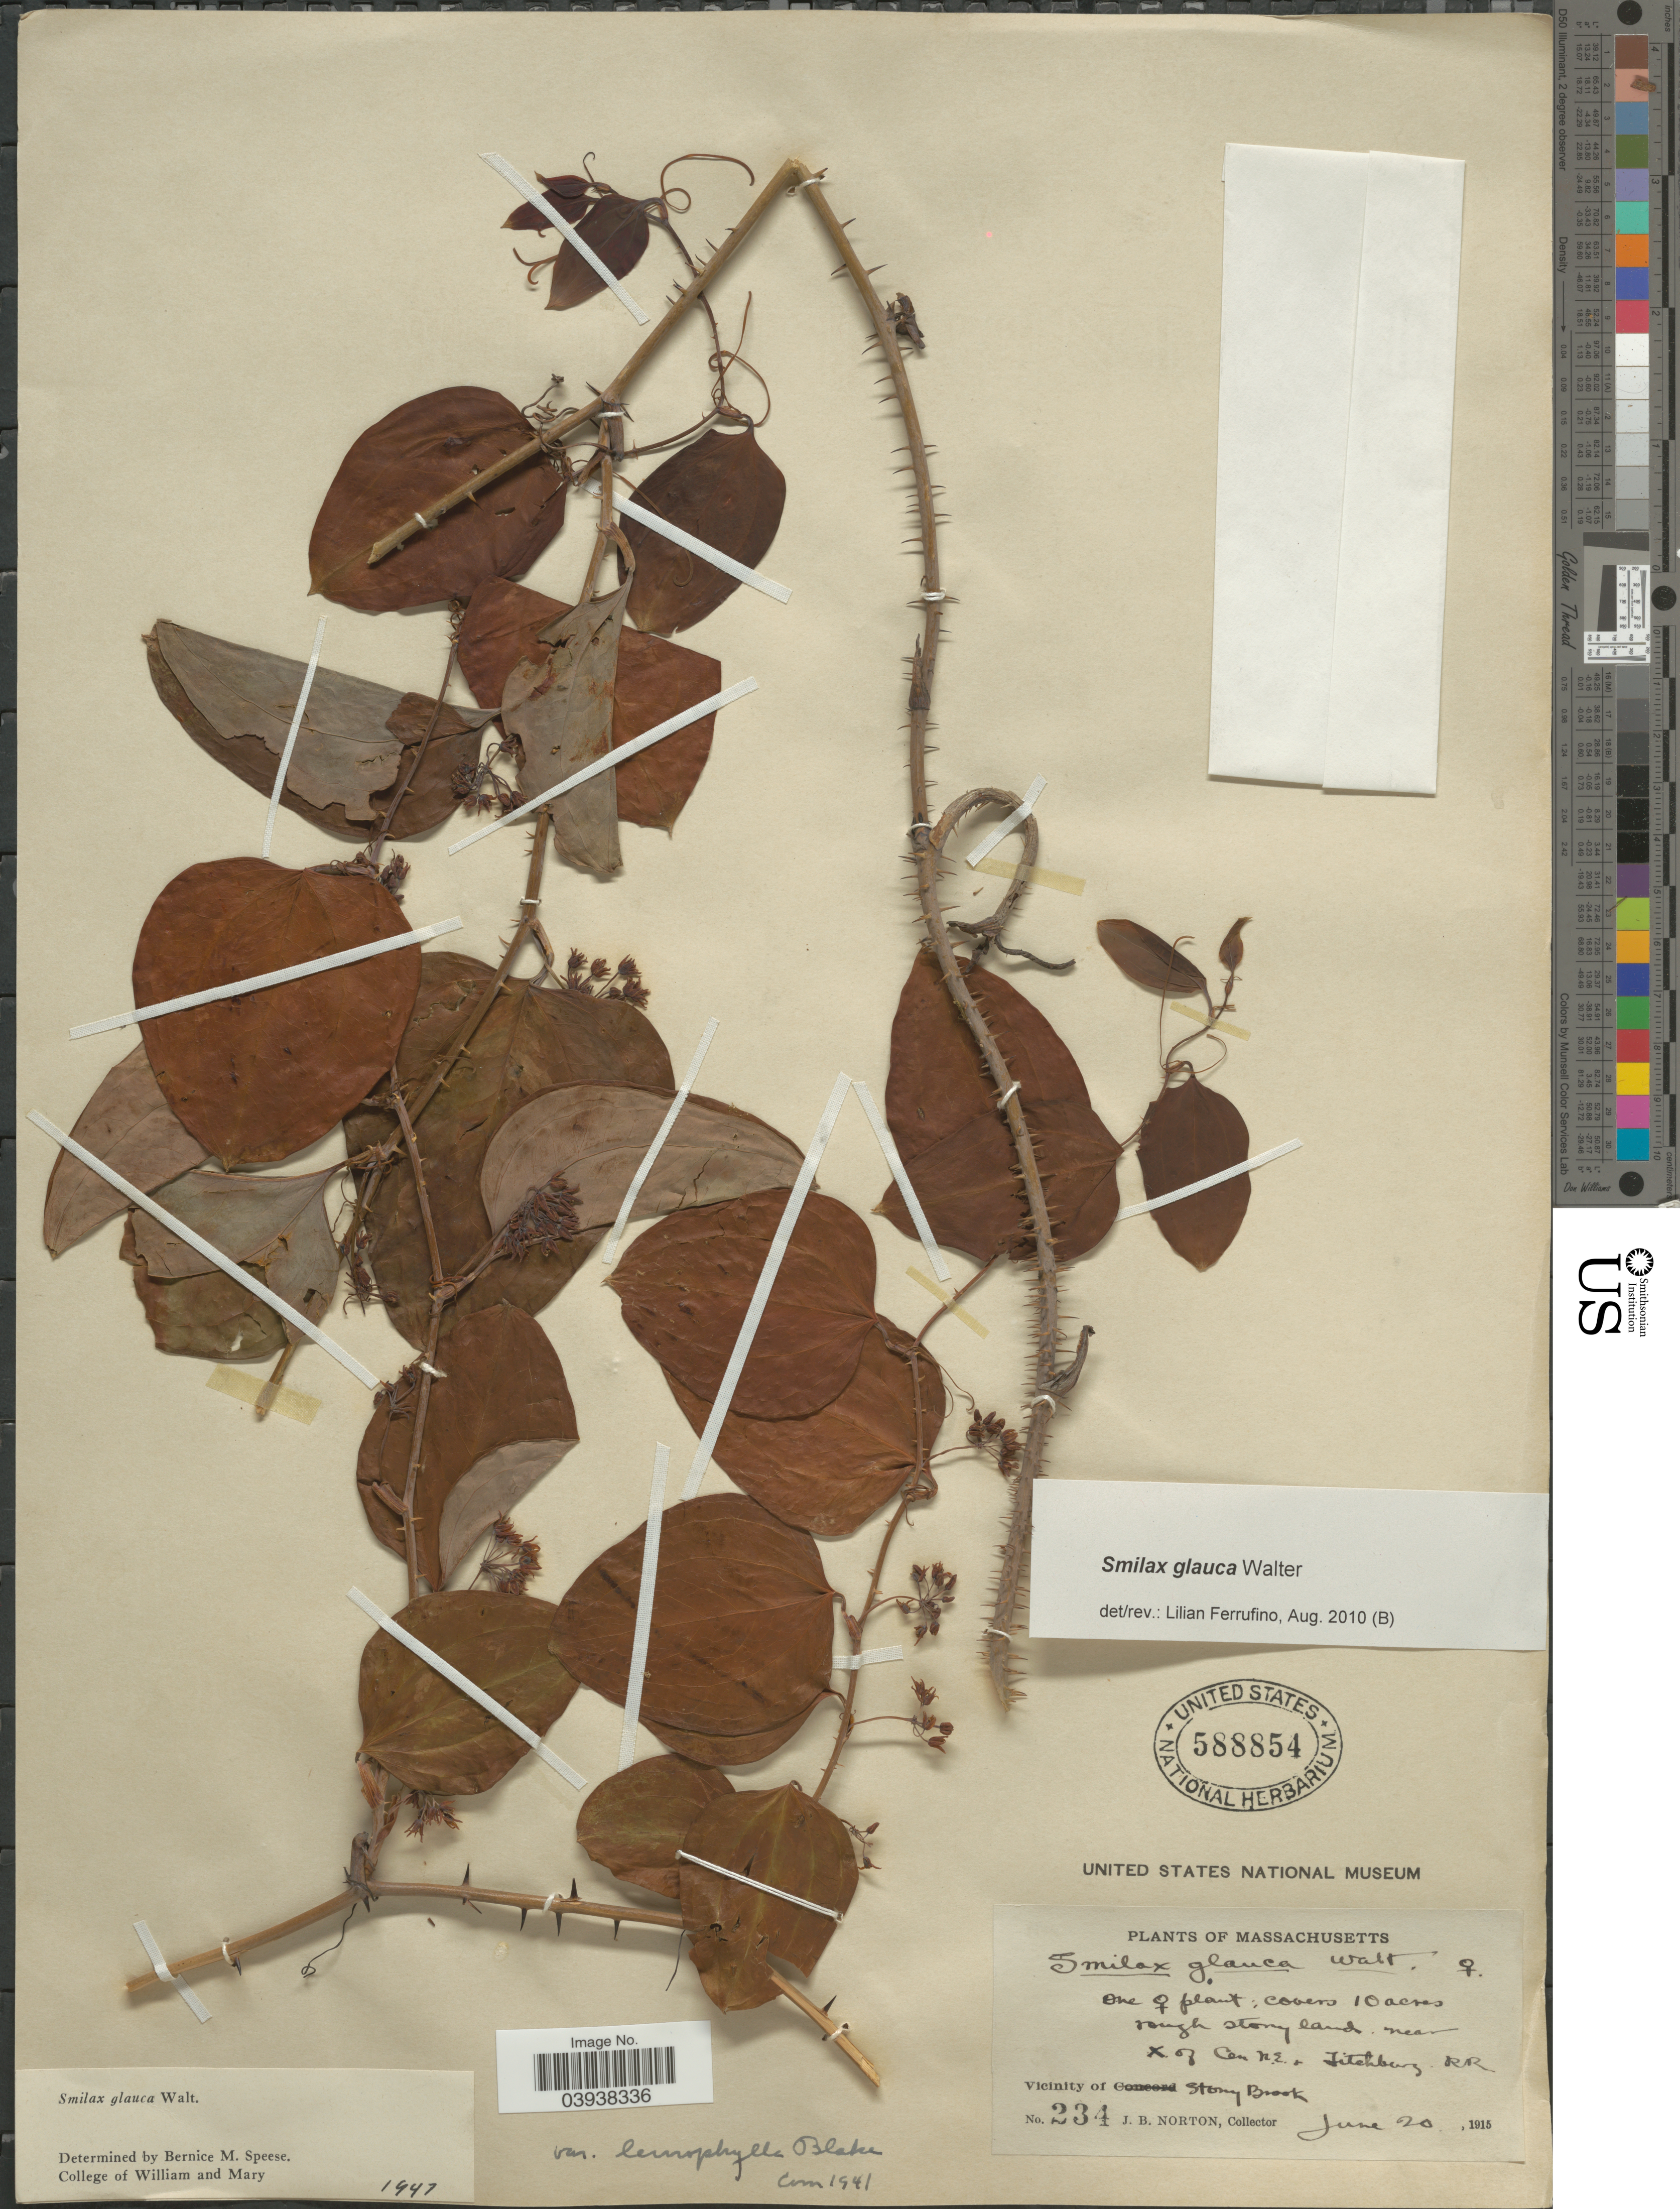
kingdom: Plantae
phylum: Tracheophyta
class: Liliopsida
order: Liliales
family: Smilacaceae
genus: Smilax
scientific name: Smilax glauca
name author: Walter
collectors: J. B. Norton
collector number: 234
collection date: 1915-06-20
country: United States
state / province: Massachusetts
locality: Near [Foreign script] of Cen. N.E. & Fitchburg R. R. Vicinity of Stony Brook.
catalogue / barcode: US 588854